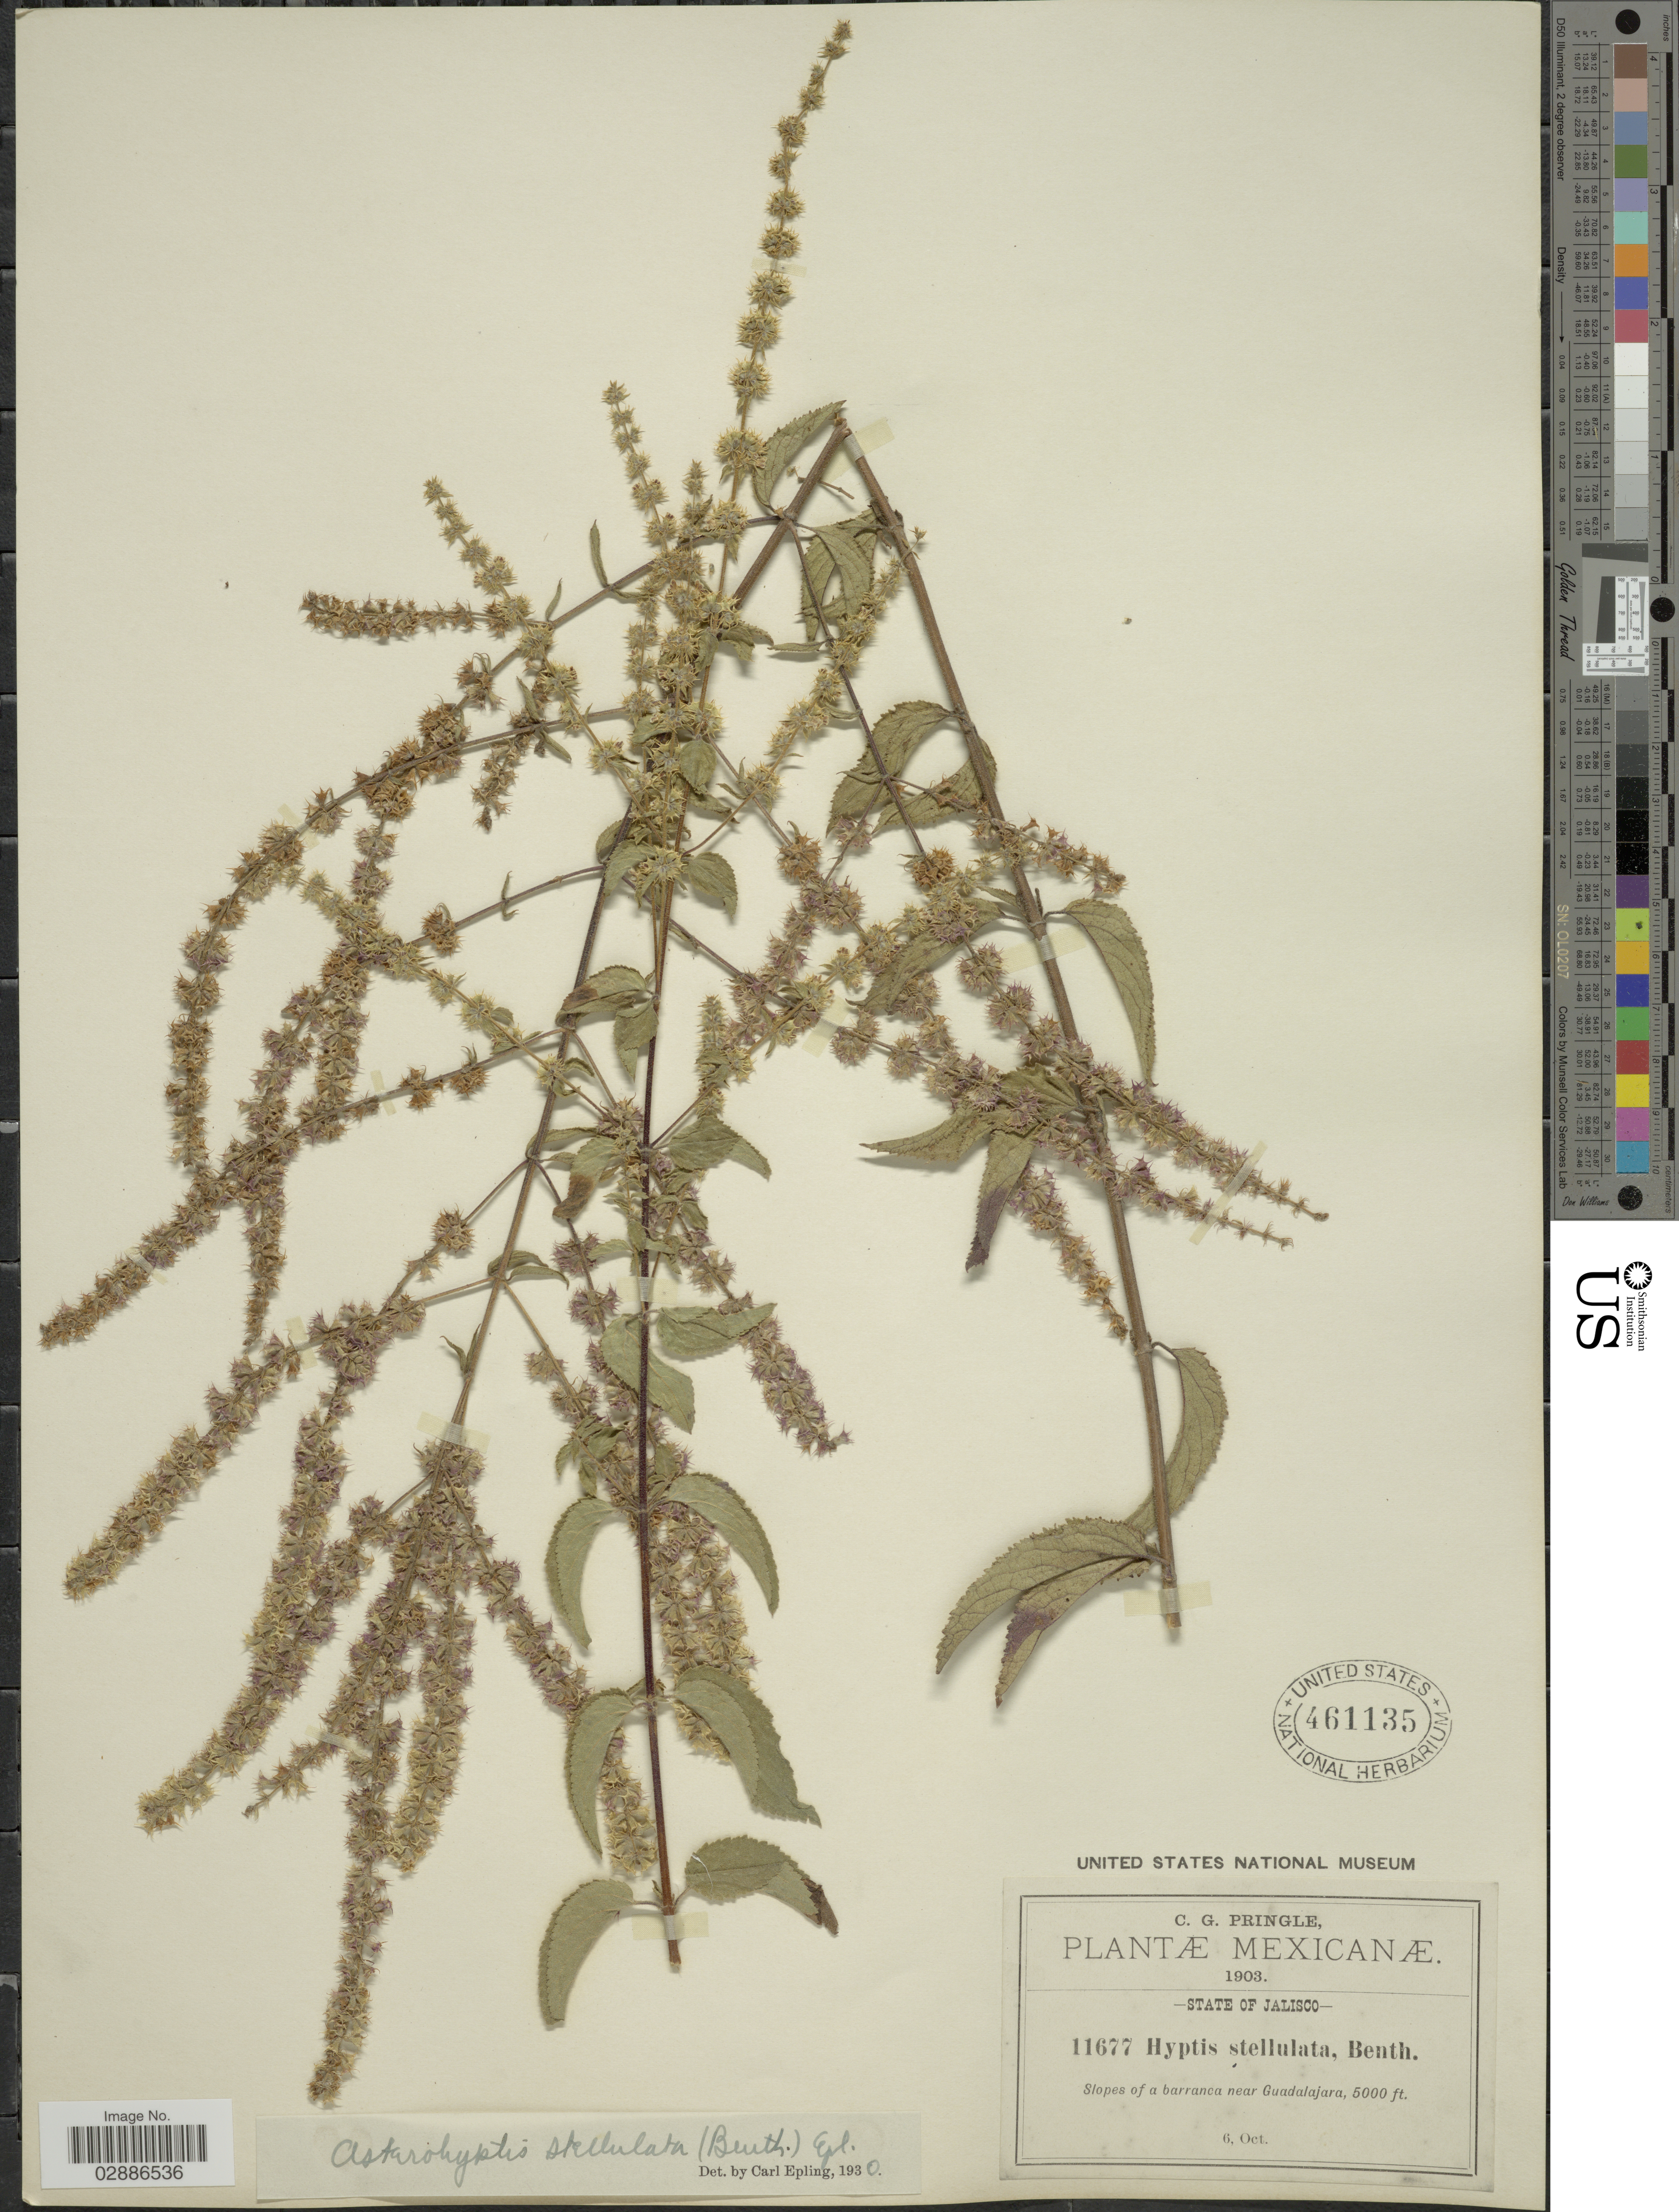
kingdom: Plantae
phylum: Tracheophyta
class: Magnoliopsida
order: Lamiales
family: Lamiaceae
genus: Asterohyptis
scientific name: Asterohyptis stellulata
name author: (Benth.) Epling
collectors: C. G. Pringle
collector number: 11677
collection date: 1903-10-06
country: Mexico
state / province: Jalisco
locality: State of Jalisco, Slopes of a barranca near Guadalajara.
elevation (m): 1524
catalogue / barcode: US 461135